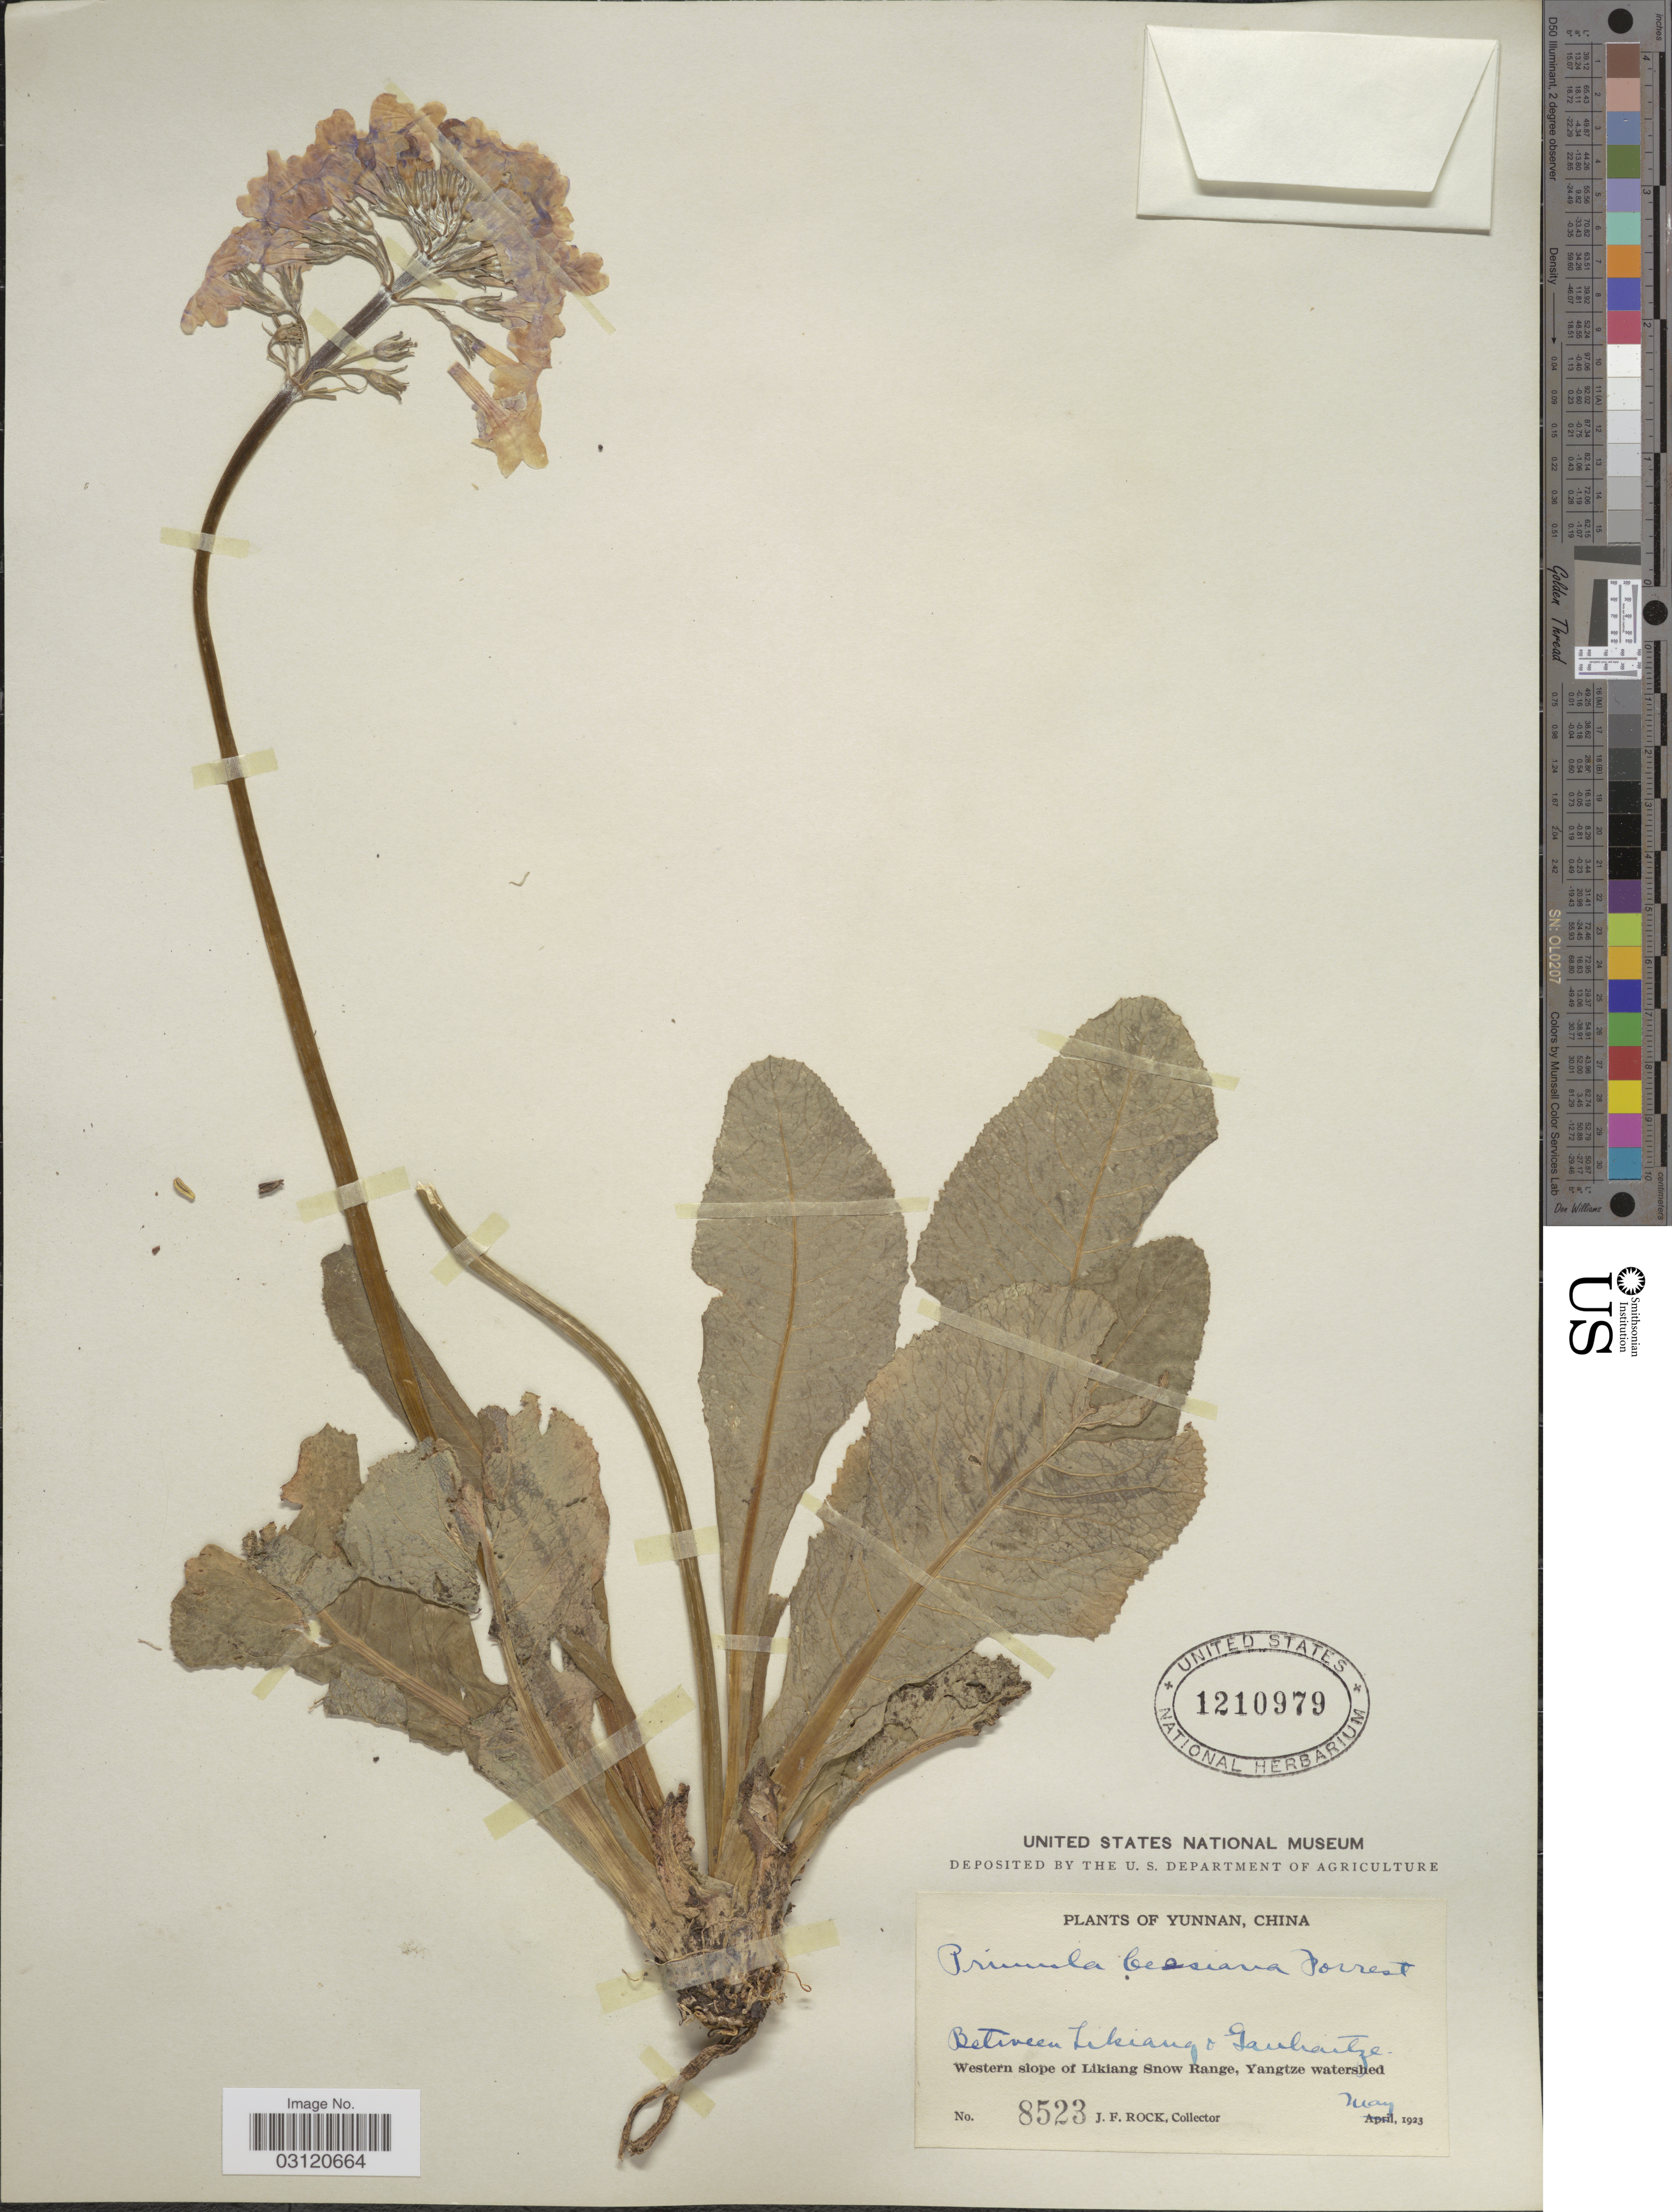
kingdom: Plantae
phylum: Tracheophyta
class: Magnoliopsida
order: Ericales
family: Primulaceae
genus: Primula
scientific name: Primula beesiana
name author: Forrest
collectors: J. Rock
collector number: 8523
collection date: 1923-05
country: China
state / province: Yunnan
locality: Between Likiang & Yanhaitze, Western slope of Likiang Snow Range, Yangtze watershed.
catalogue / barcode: US 1210979